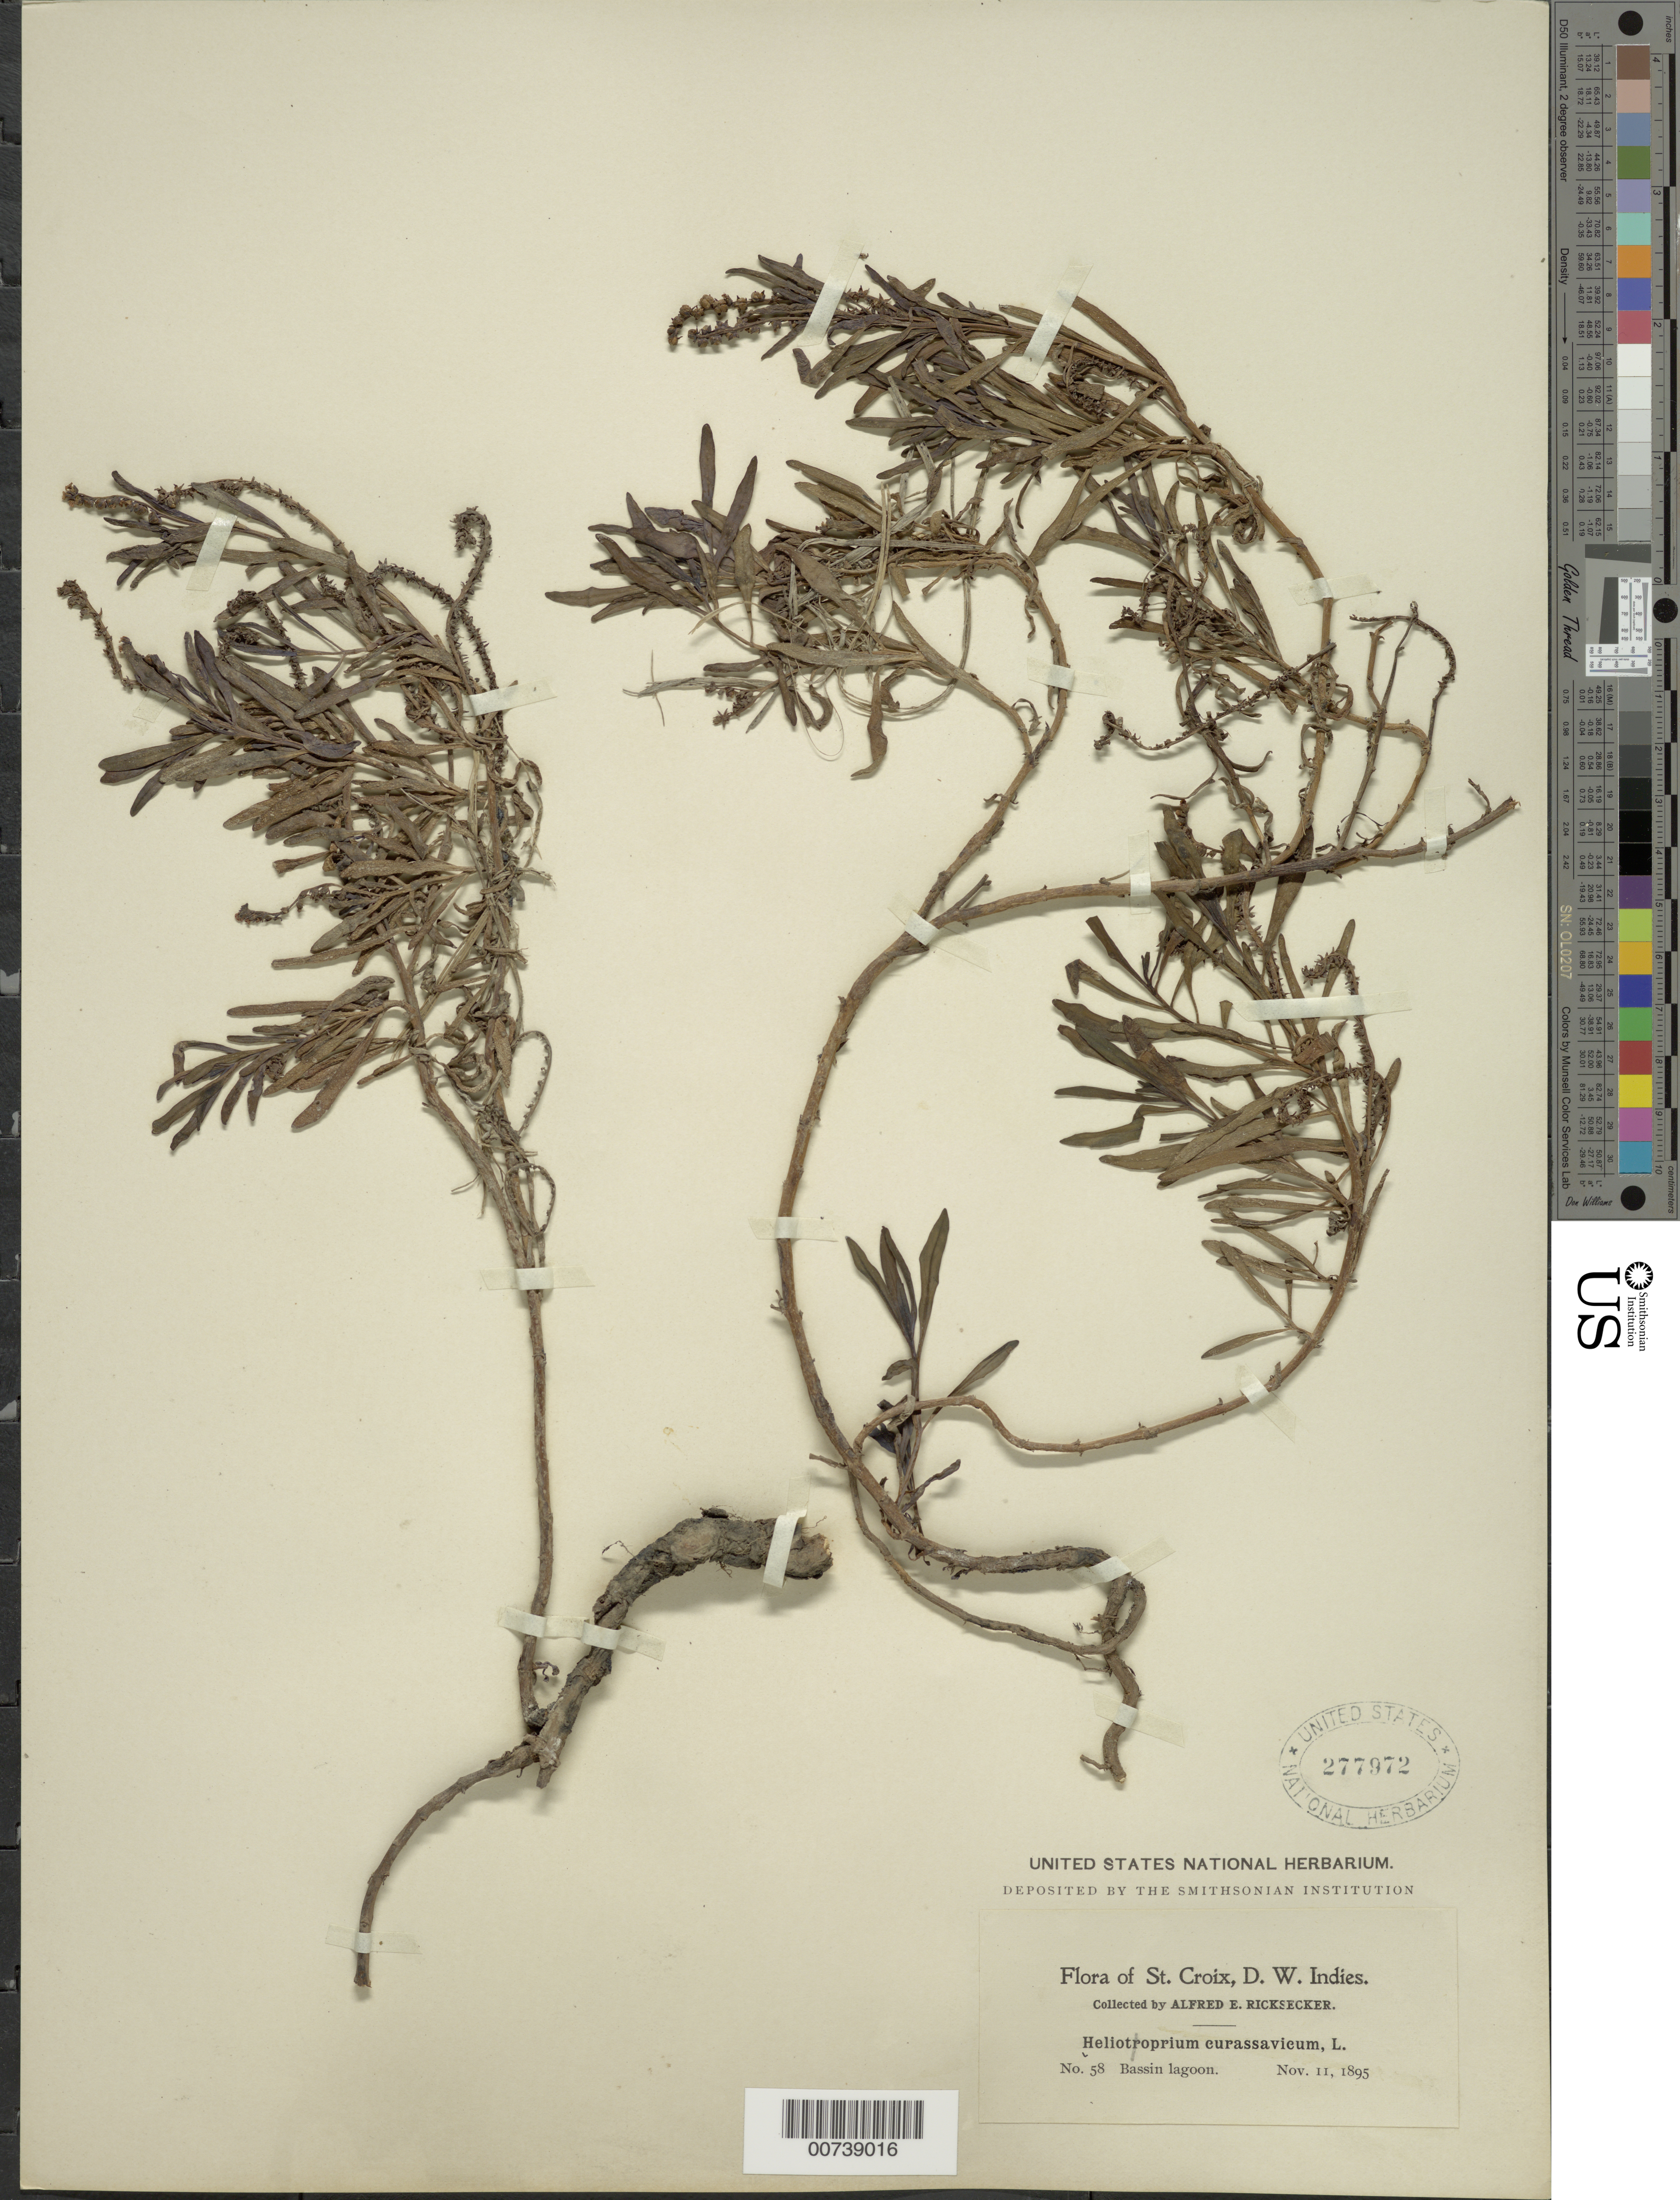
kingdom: Plantae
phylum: Tracheophyta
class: Magnoliopsida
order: Boraginales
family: Heliotropiaceae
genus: Heliotropium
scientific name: Heliotropium angiospermum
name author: Murray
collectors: A. E. Ricksecker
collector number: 58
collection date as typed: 11 Nov 1895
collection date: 1895-11-11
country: U.S. Virgin Islands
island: St. Croix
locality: Bassin lagoon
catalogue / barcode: US 277972